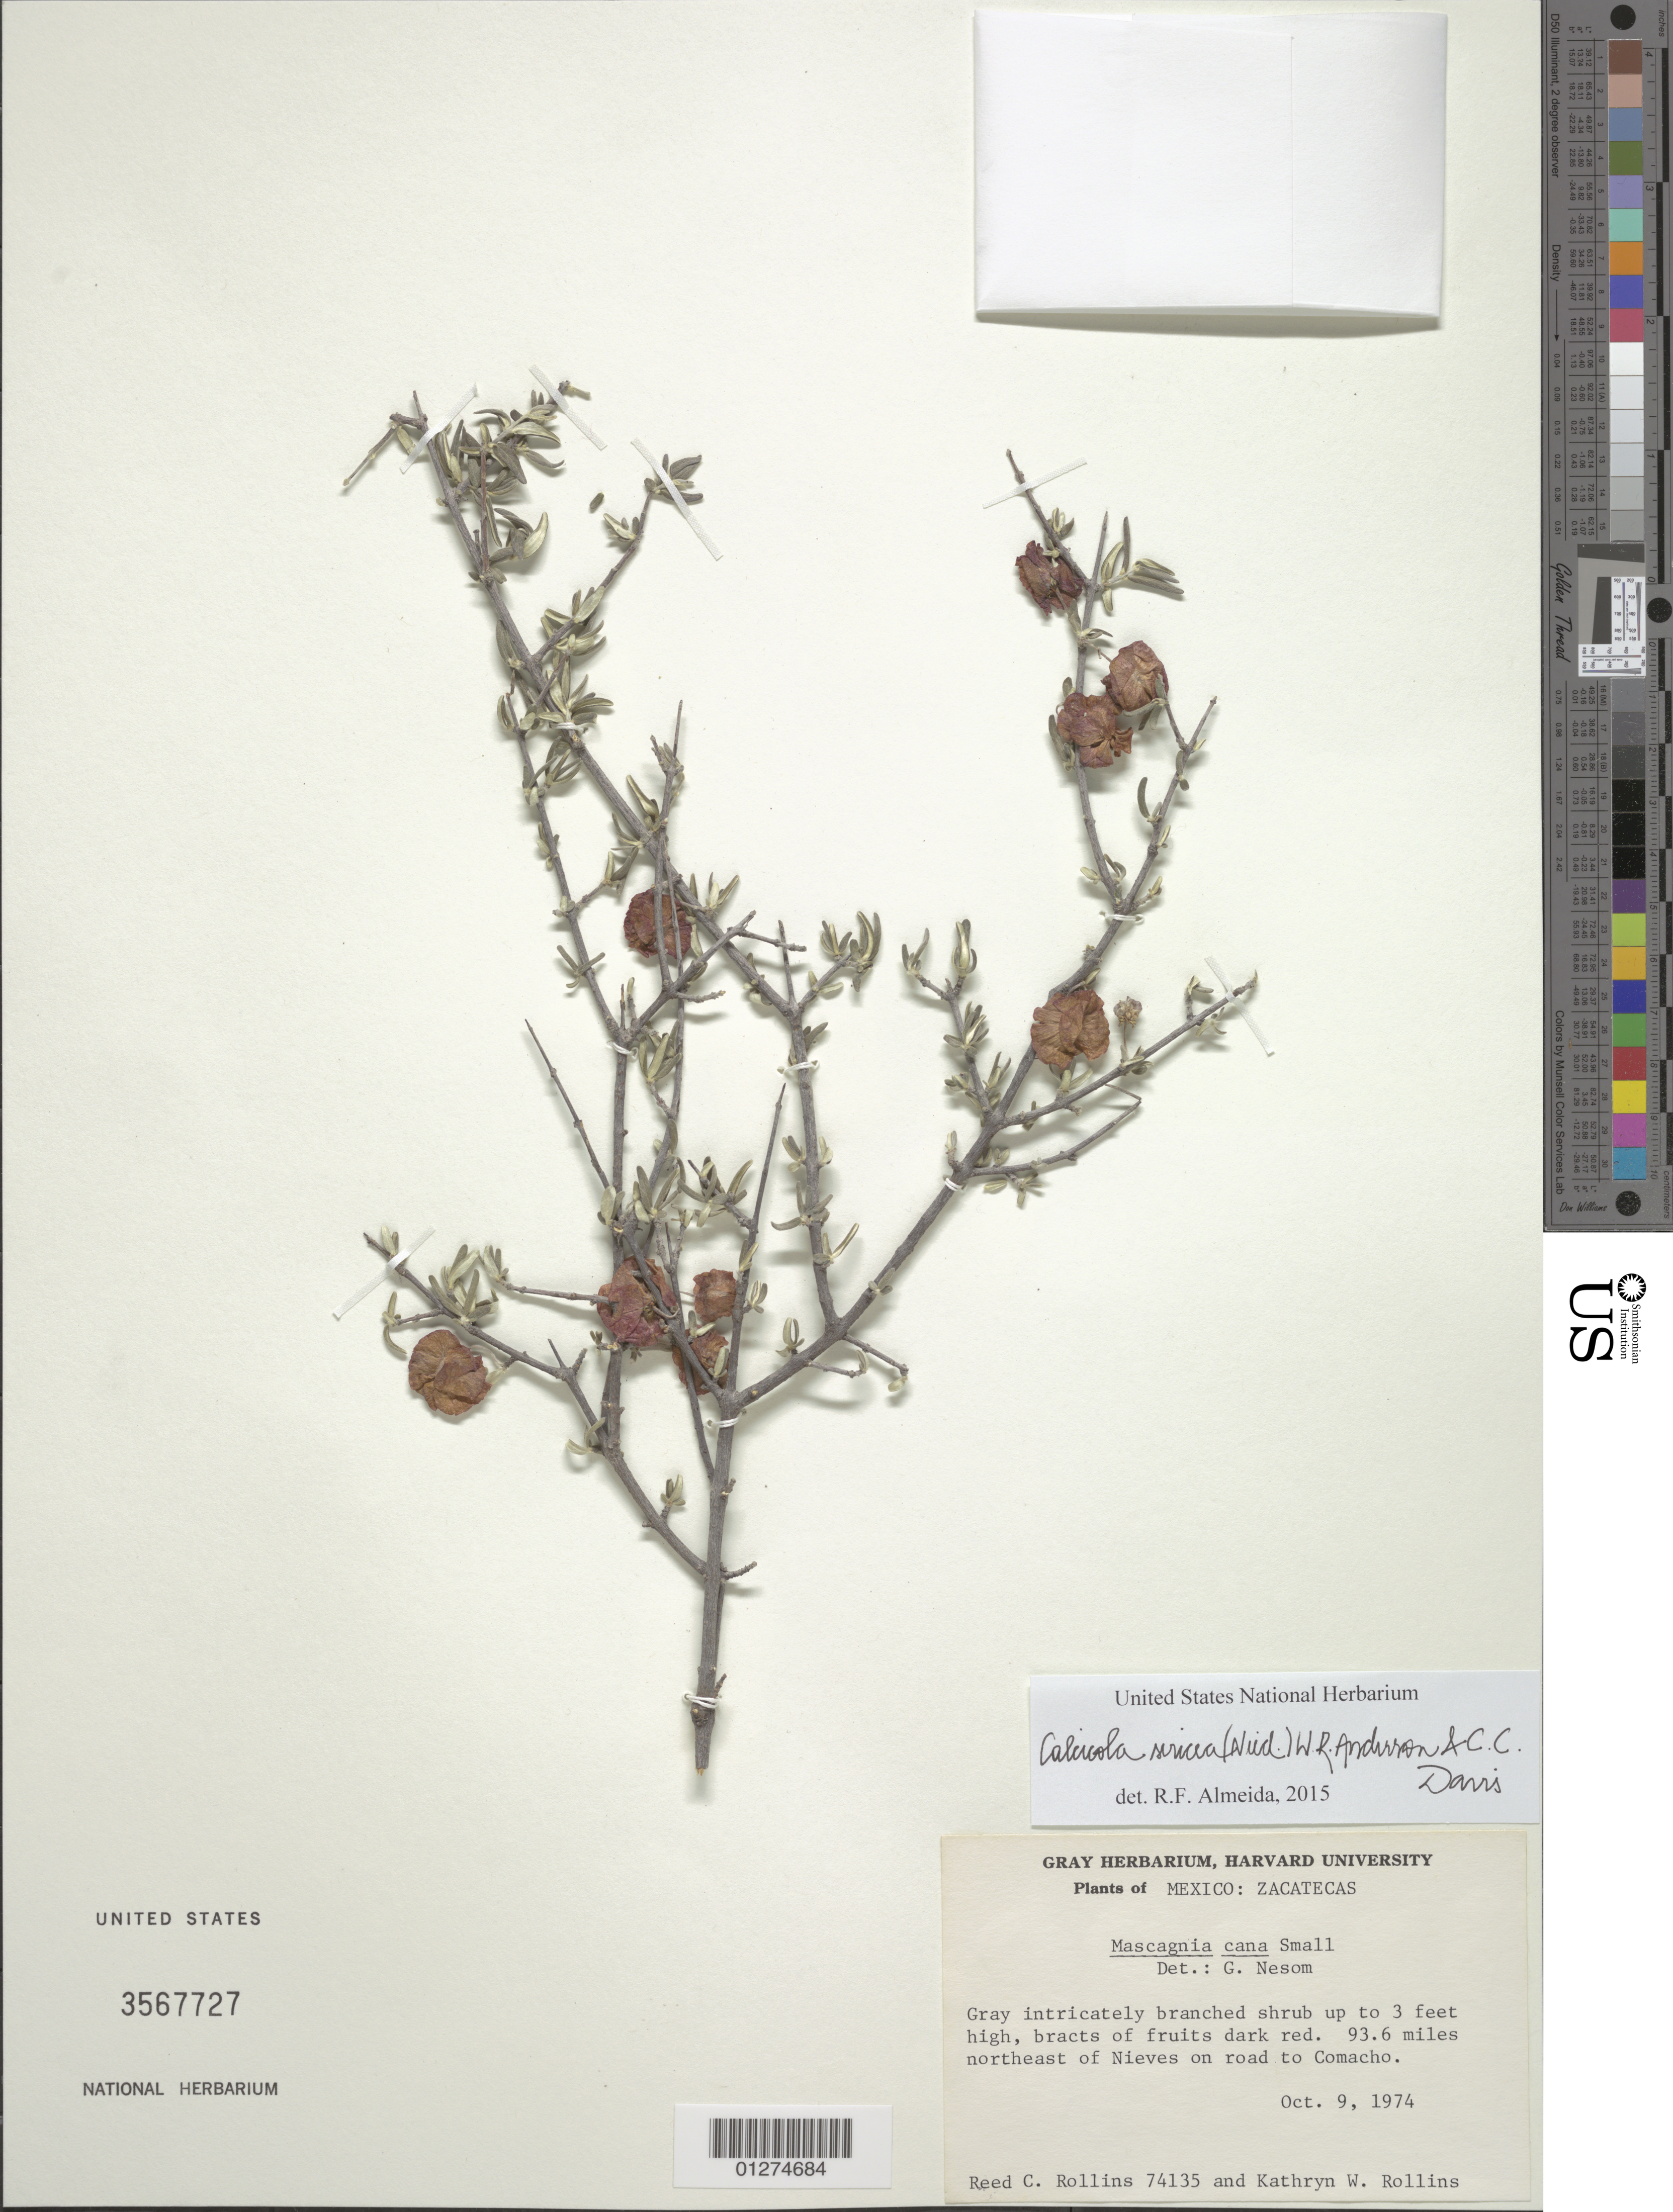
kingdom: Plantae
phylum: Tracheophyta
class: Magnoliopsida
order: Malpighiales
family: Malpighiaceae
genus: Calcicola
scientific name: Calcicola sericea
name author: (Nied.) W.R. Anderson & C. Davis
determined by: De Almeida, R. F., (HUEFS), Universidade Estadual de Feira de Santana (BRAZIL)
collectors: R. C. Rollins & K. W. Rollins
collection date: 1974-10-09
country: México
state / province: Zacatecas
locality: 93.6 miles NE of Nieves on road to Comacho.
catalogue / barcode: US 3567727